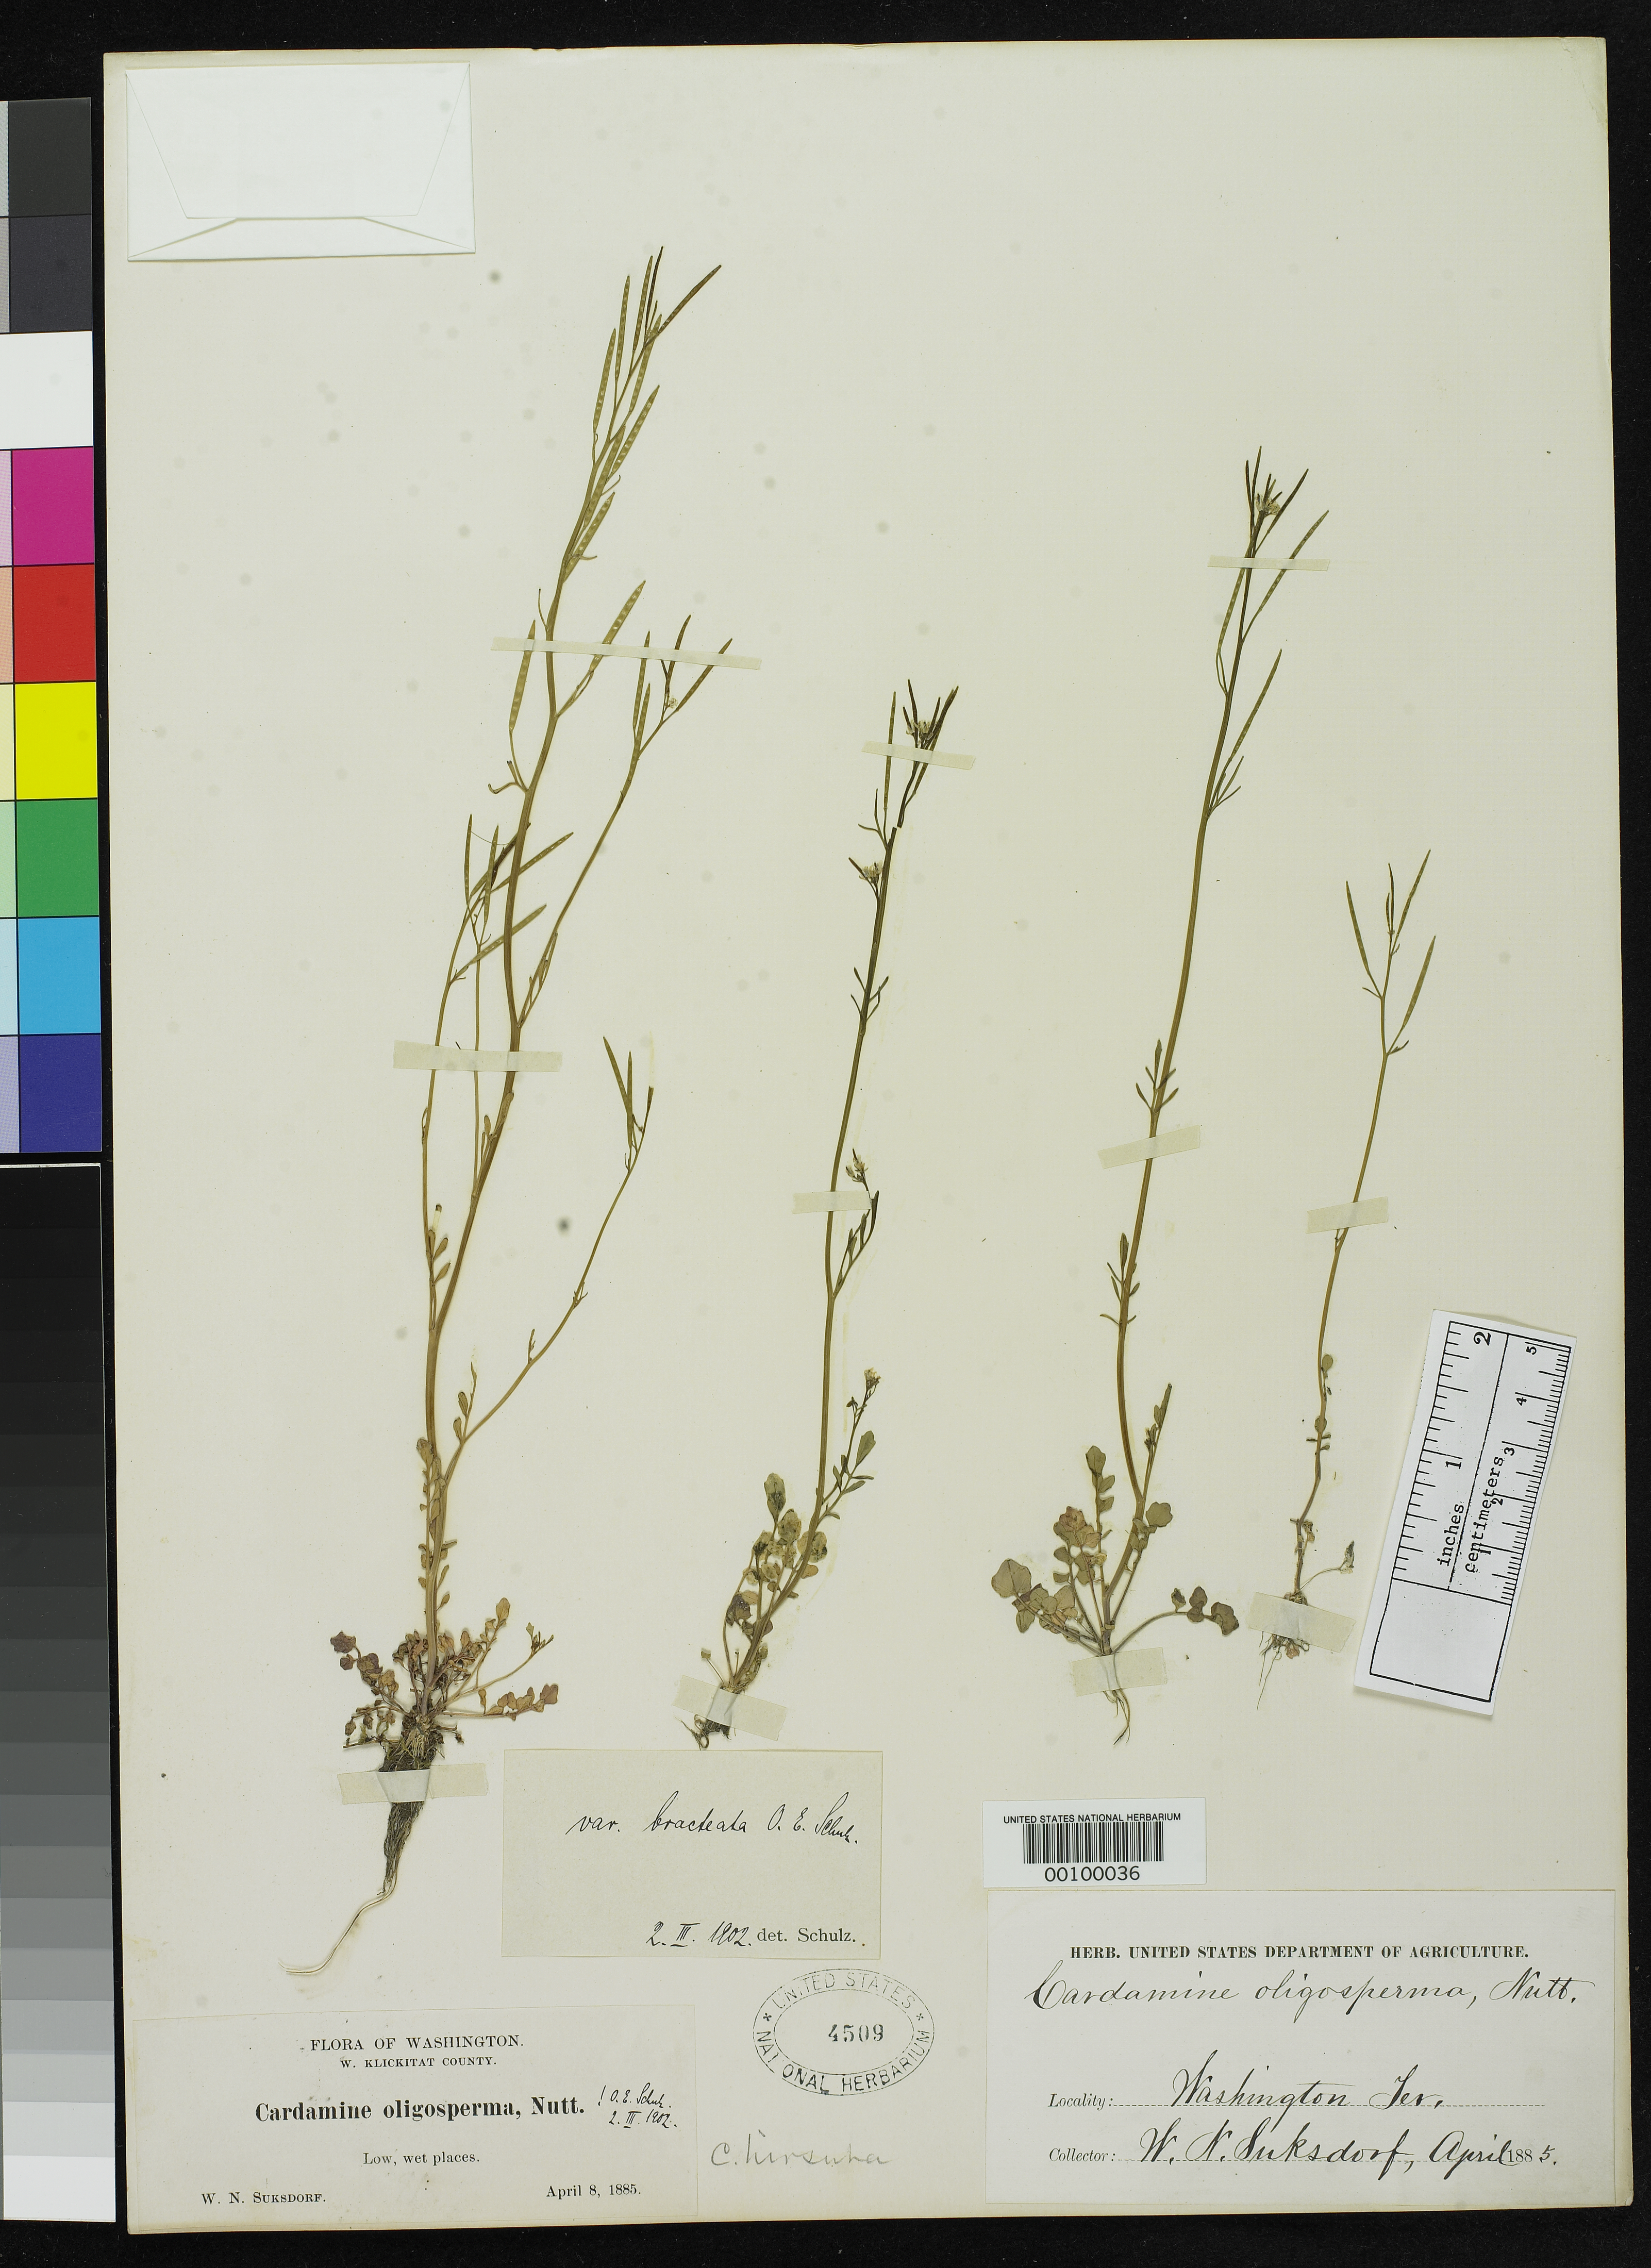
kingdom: Plantae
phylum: Tracheophyta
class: Magnoliopsida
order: Brassicales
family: Brassicaceae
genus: Cardamine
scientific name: Cardamine hirsuta var. bracteata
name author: O.E. Schulz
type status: Isotype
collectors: W. N. Suksdorf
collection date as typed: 08 Apr 1885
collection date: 1885-04-08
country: United States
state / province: Washington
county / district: Klickitat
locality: Banks of Columbia River.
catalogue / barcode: US 4509